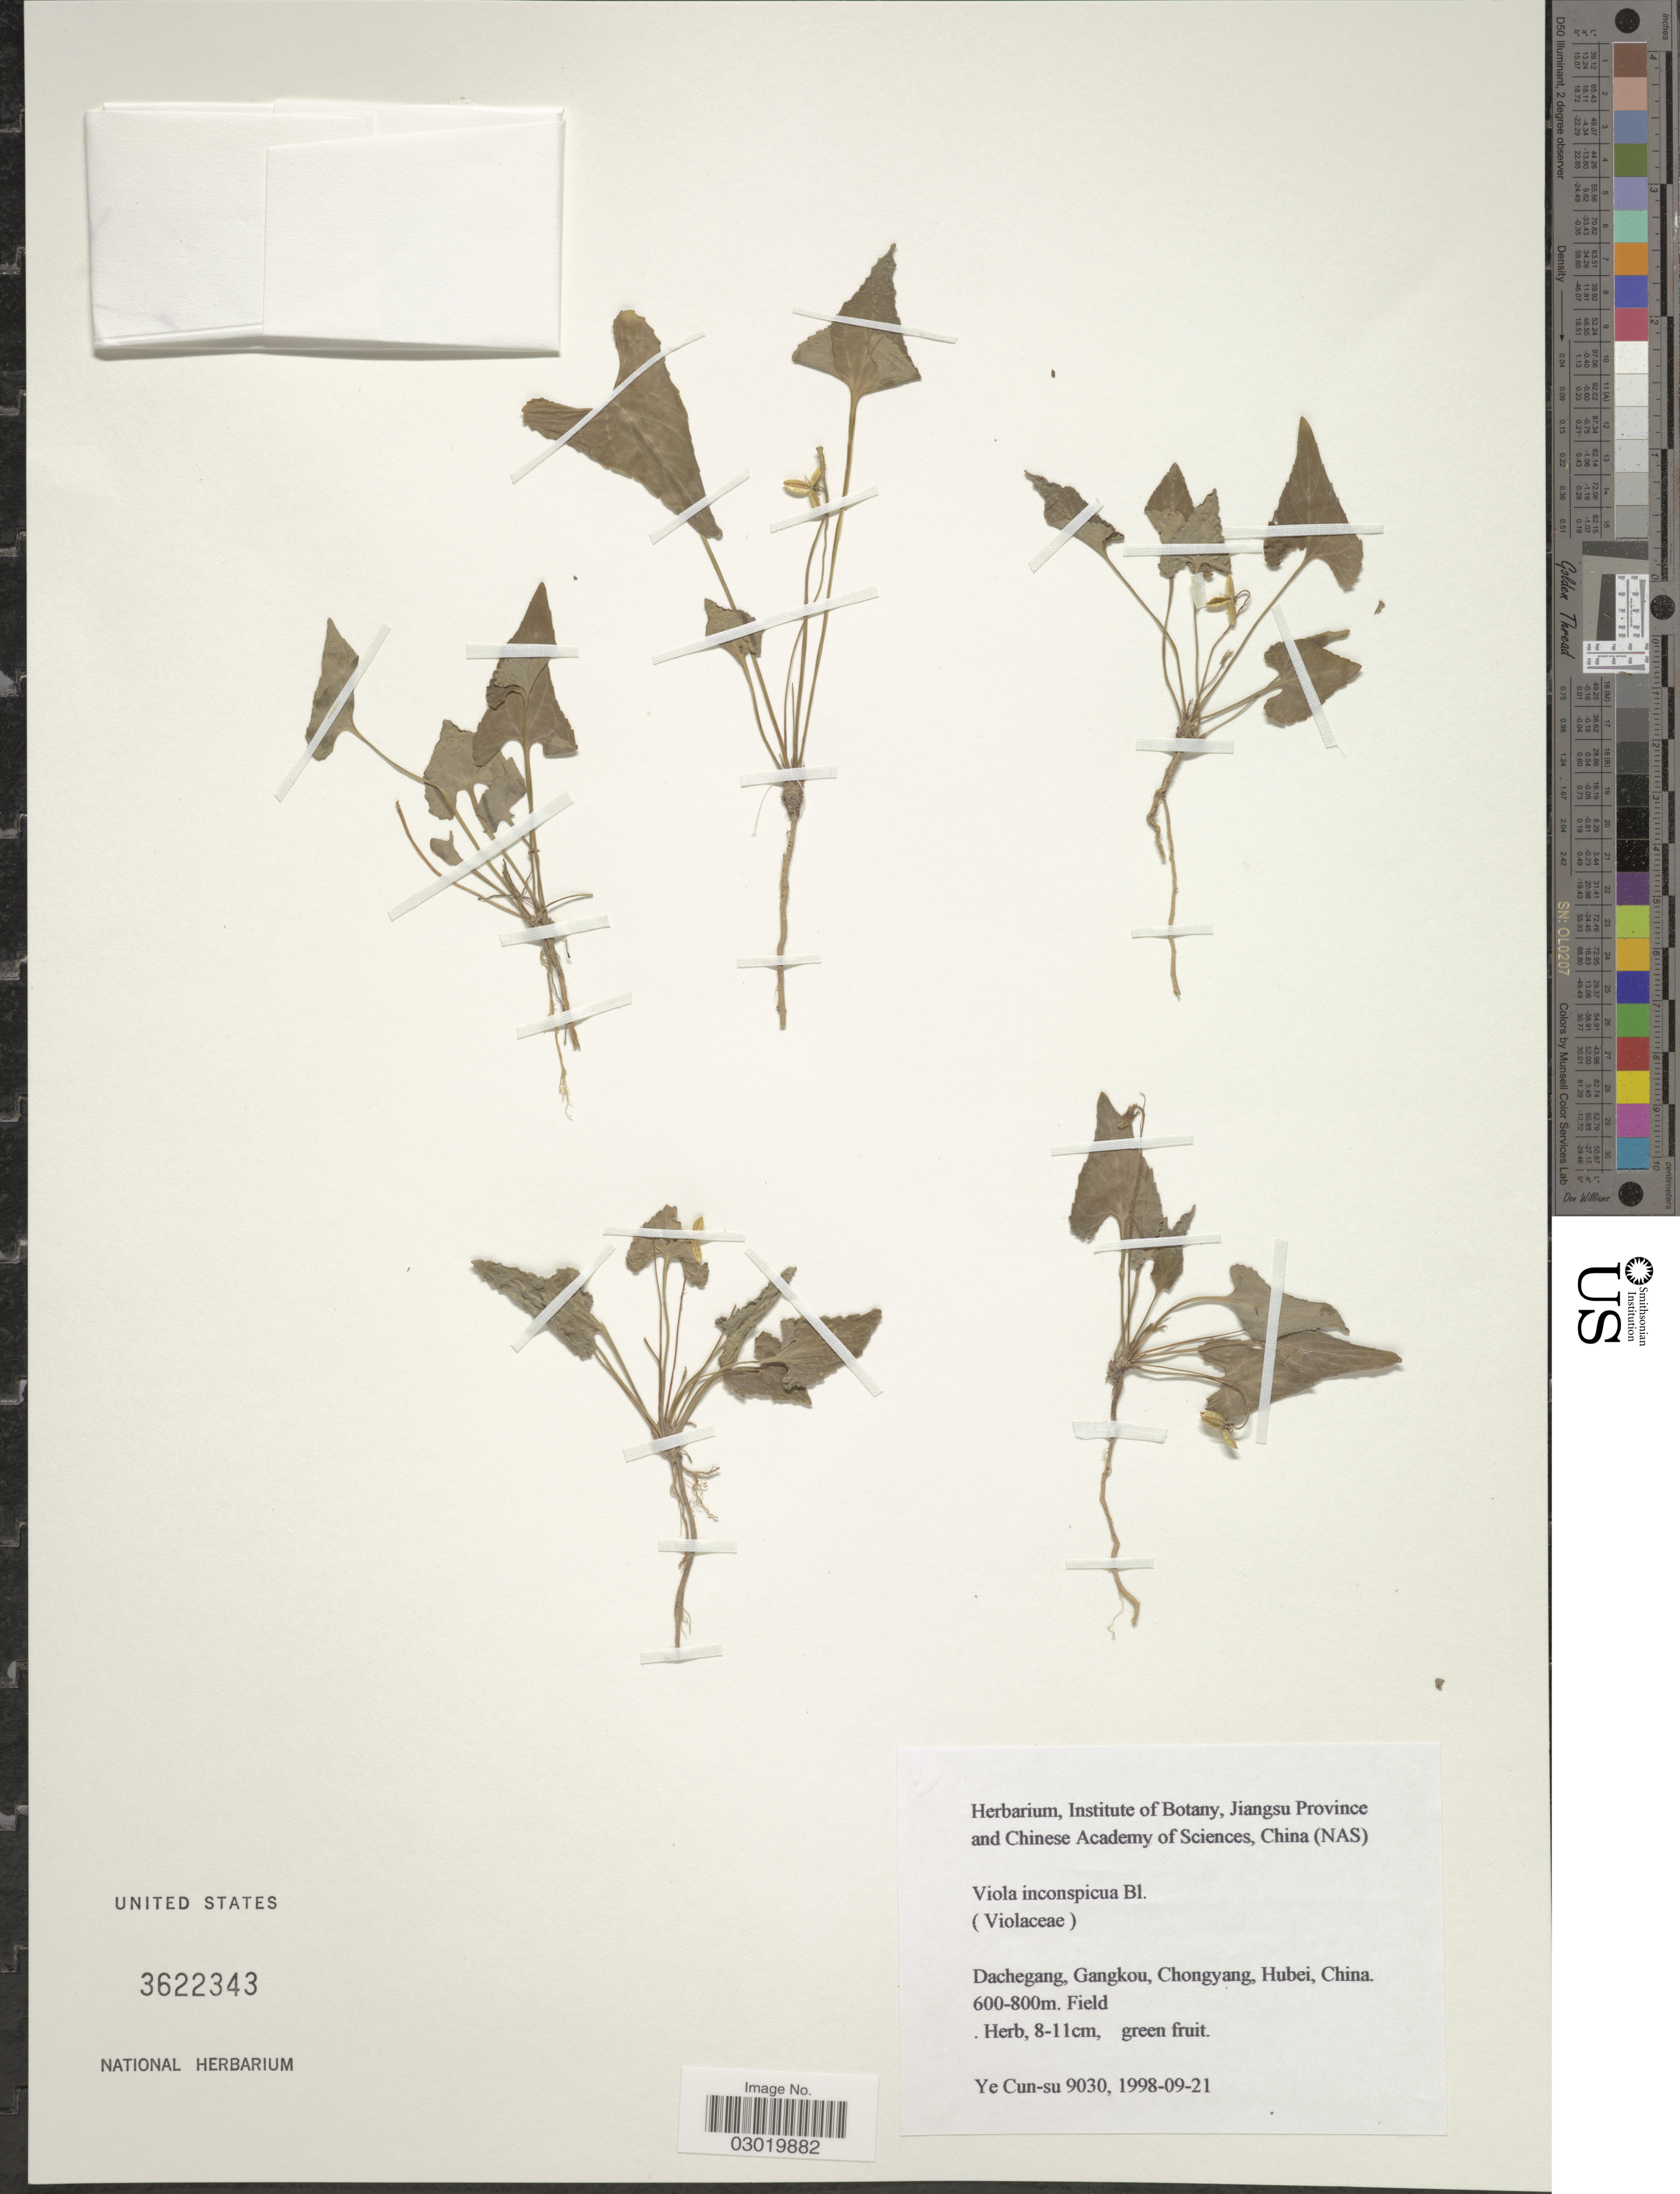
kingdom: Plantae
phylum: Tracheophyta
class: Magnoliopsida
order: Malpighiales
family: Violaceae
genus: Viola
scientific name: Viola inconspicua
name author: Blume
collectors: Ye Cun-su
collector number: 9030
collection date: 1998-09-21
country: China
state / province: Hubei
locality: Dachegang, Gangkou, Chongyang, Hubei.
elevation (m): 600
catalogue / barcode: US 3622343